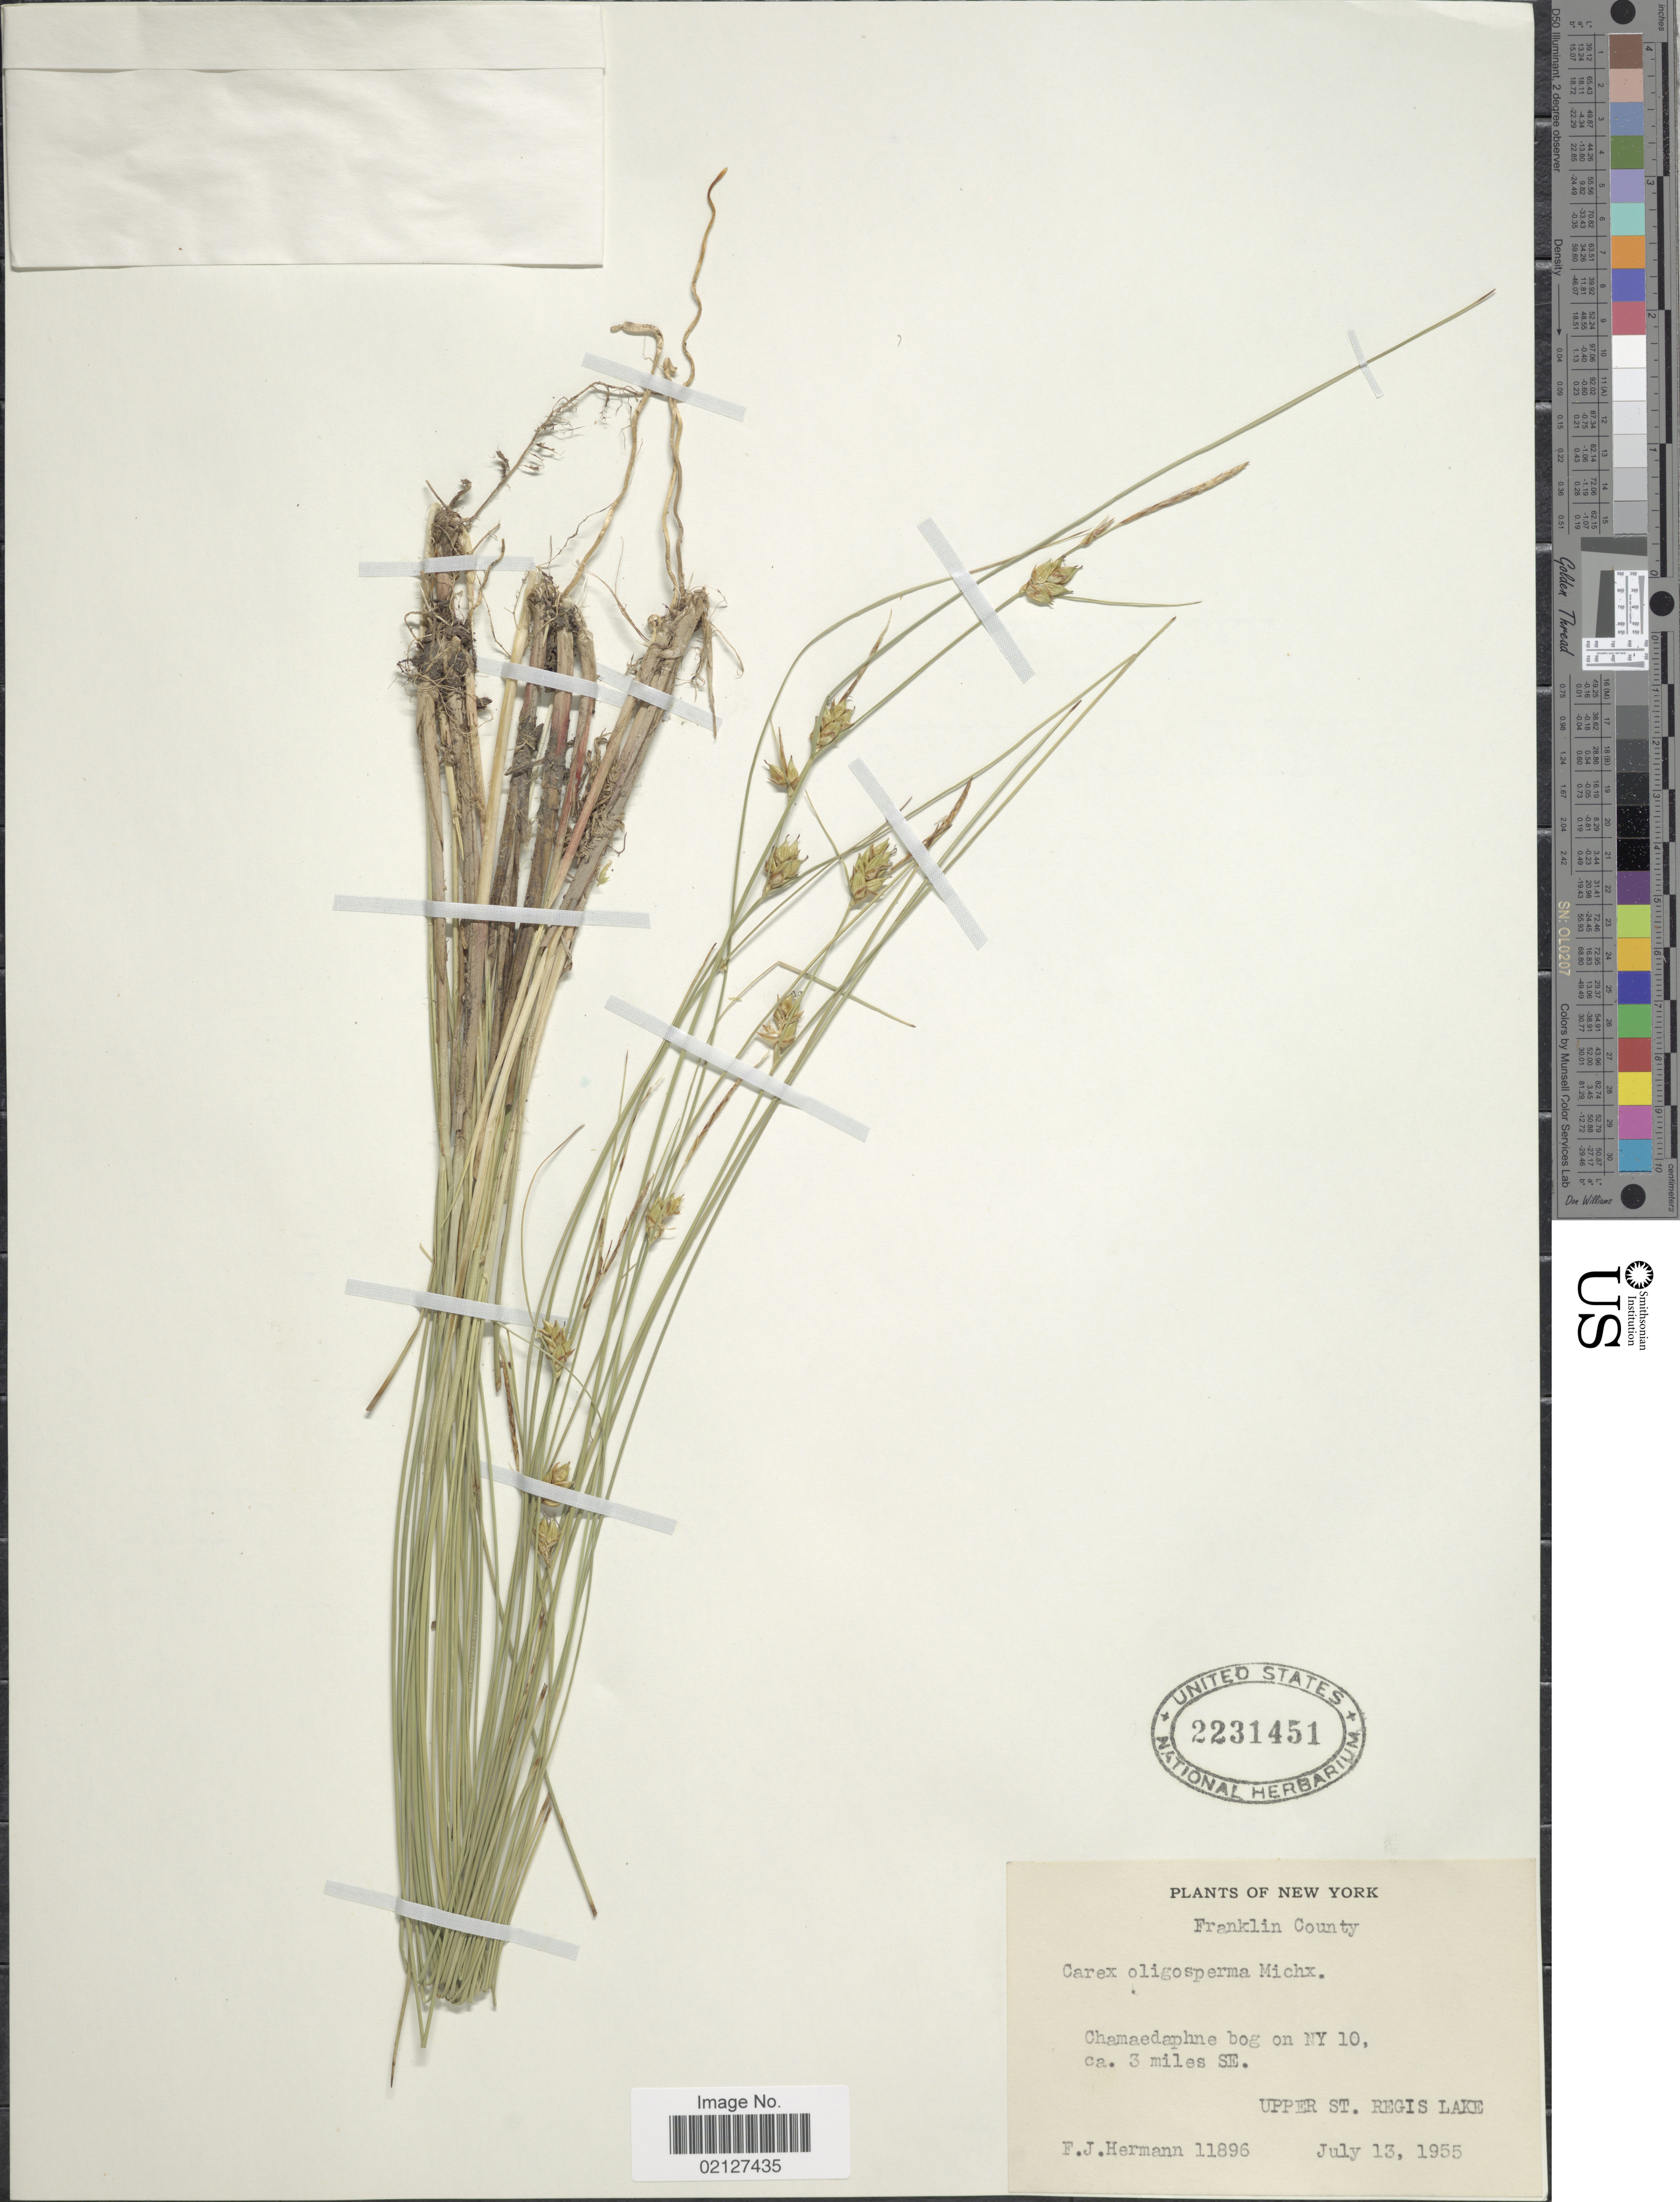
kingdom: Plantae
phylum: Tracheophyta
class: Liliopsida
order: Poales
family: Cyperaceae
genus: Carex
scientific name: Carex oligosperma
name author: Michx.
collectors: F. J. Hermann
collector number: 11896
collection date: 1955-07-13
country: United States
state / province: New York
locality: Franklin County, Chamaedaphne bog on NY 10, ca. 3 miles SE., upper St. Regis Lake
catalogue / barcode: US 2231451